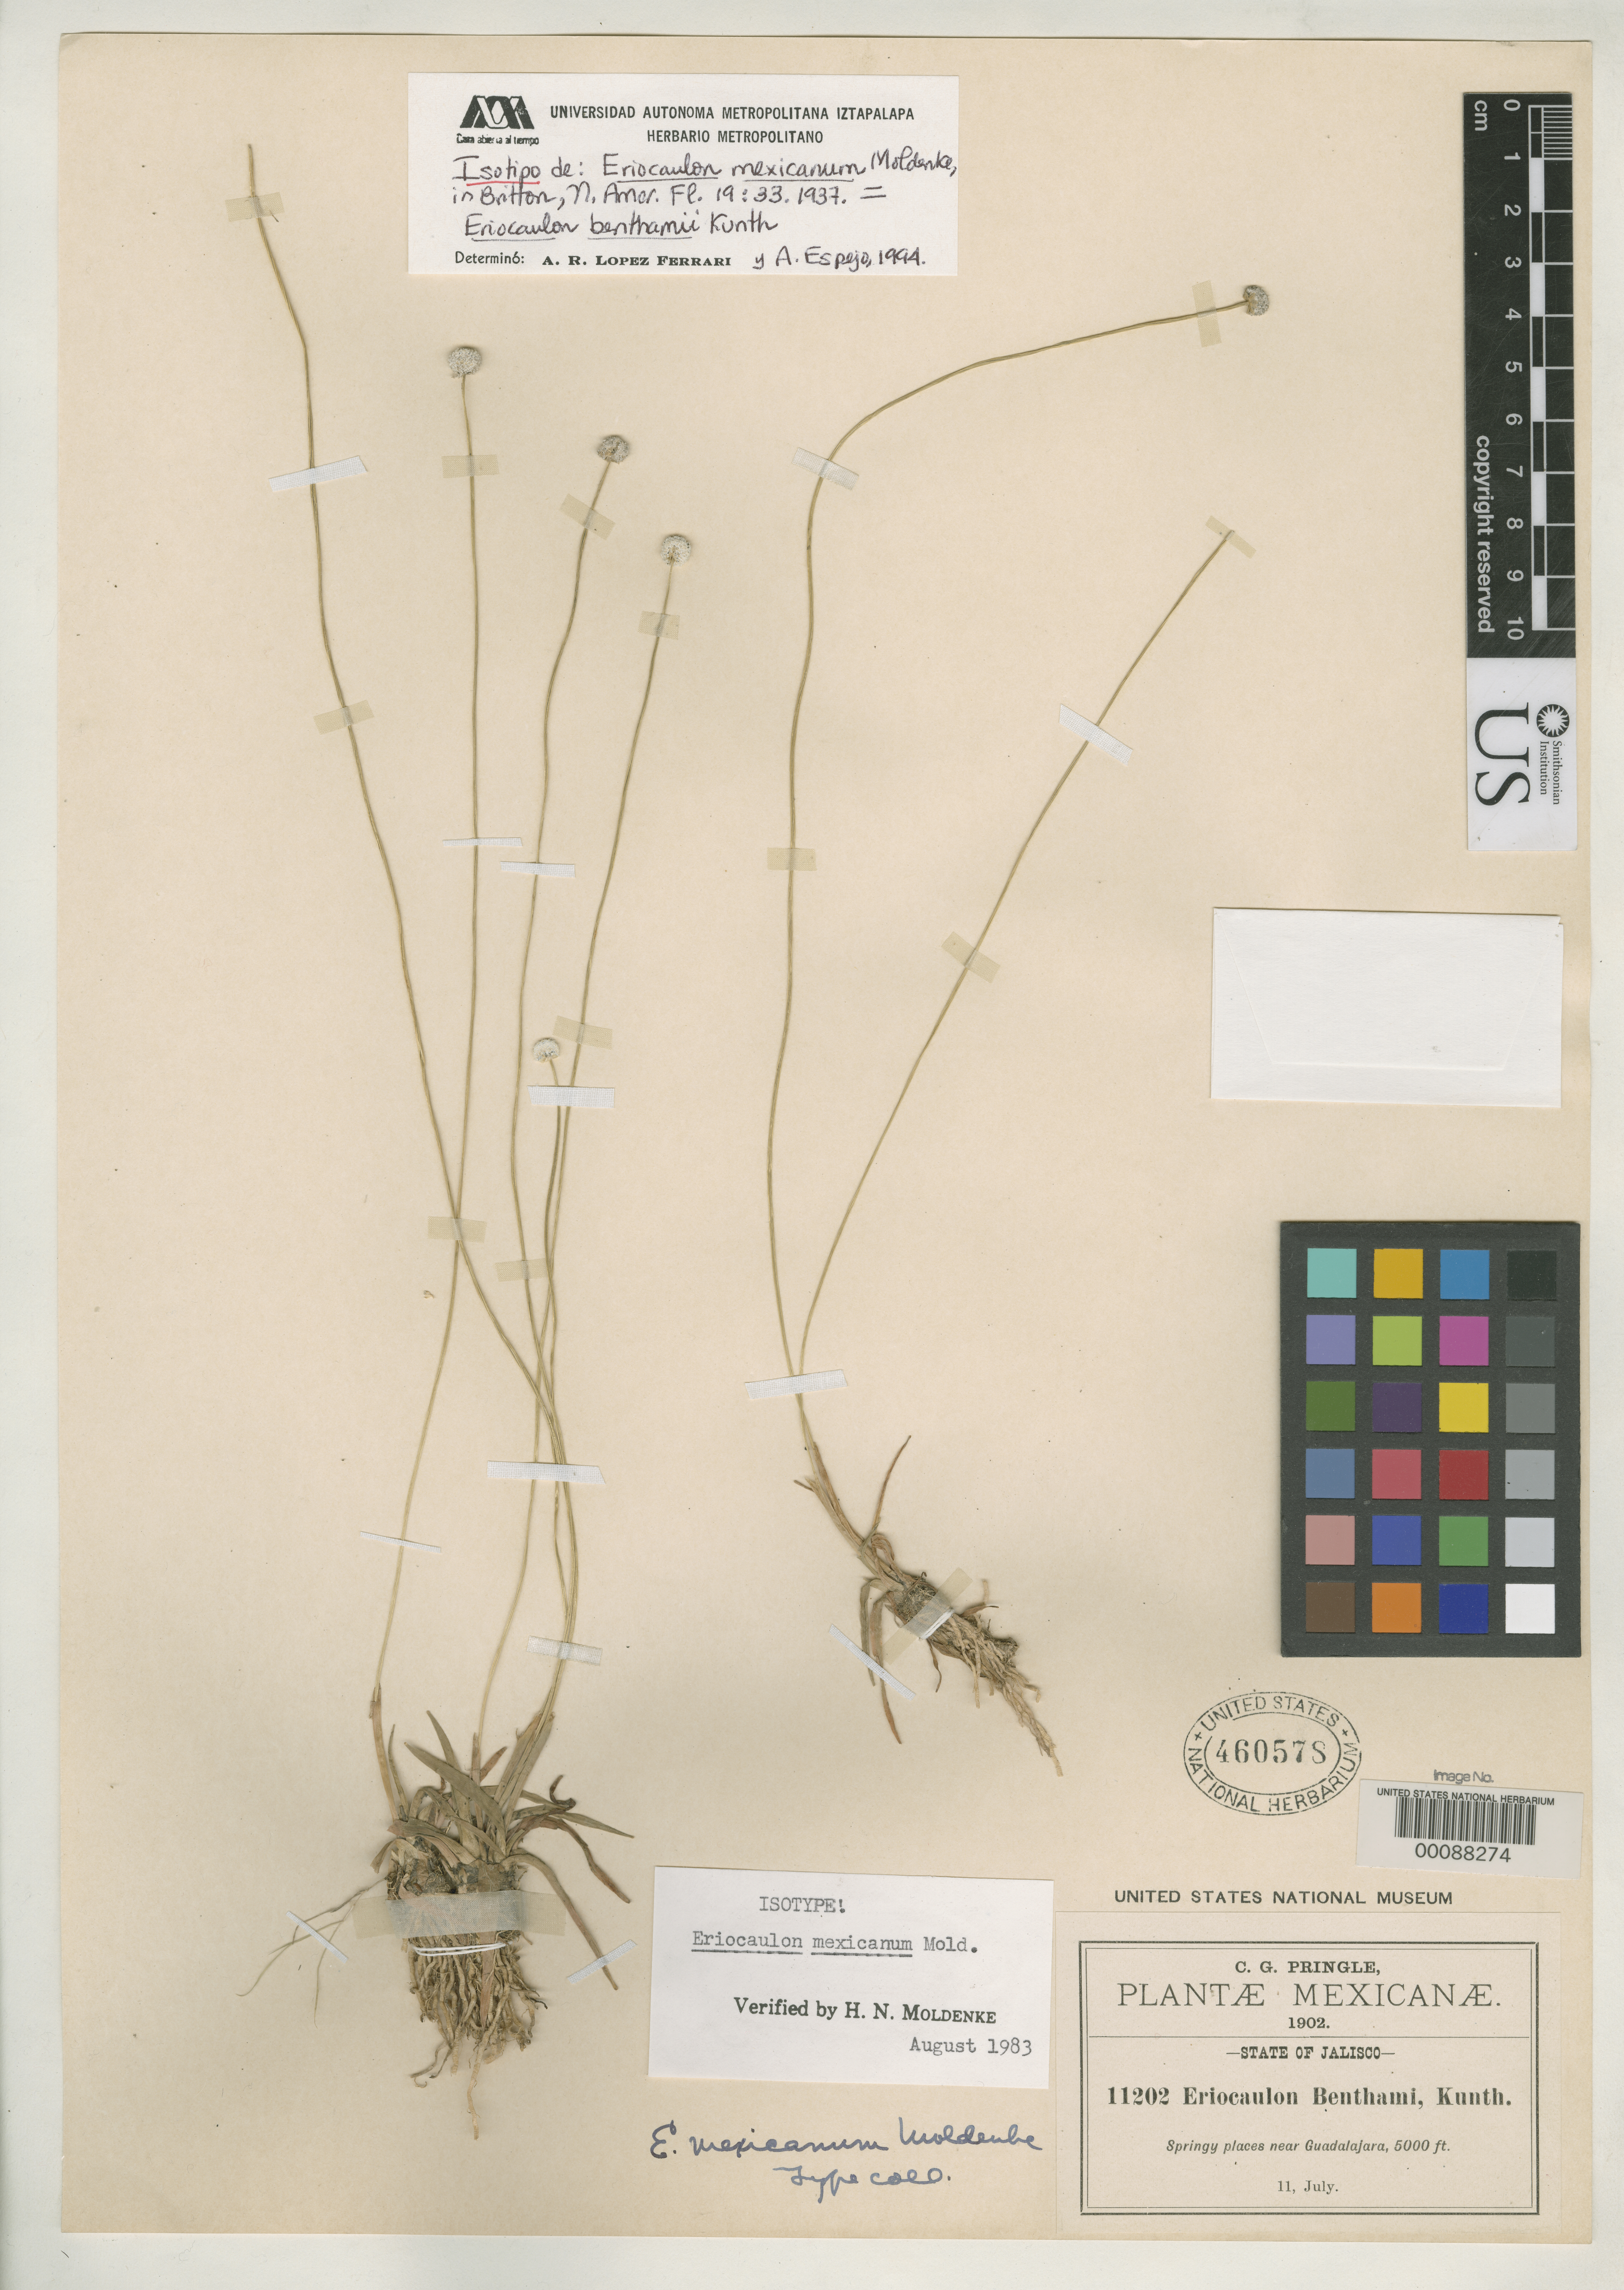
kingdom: Plantae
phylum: Tracheophyta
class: Liliopsida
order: Poales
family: Eriocaulaceae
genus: Eriocaulon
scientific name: Eriocaulon mexicanum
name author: Moldenke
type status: Isotype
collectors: C. G. Pringle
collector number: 11202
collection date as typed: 11 Jul 1902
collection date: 1902-07-11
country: Mexico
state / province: Jalisco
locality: Near Guadalajara.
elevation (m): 1524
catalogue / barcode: US 460578